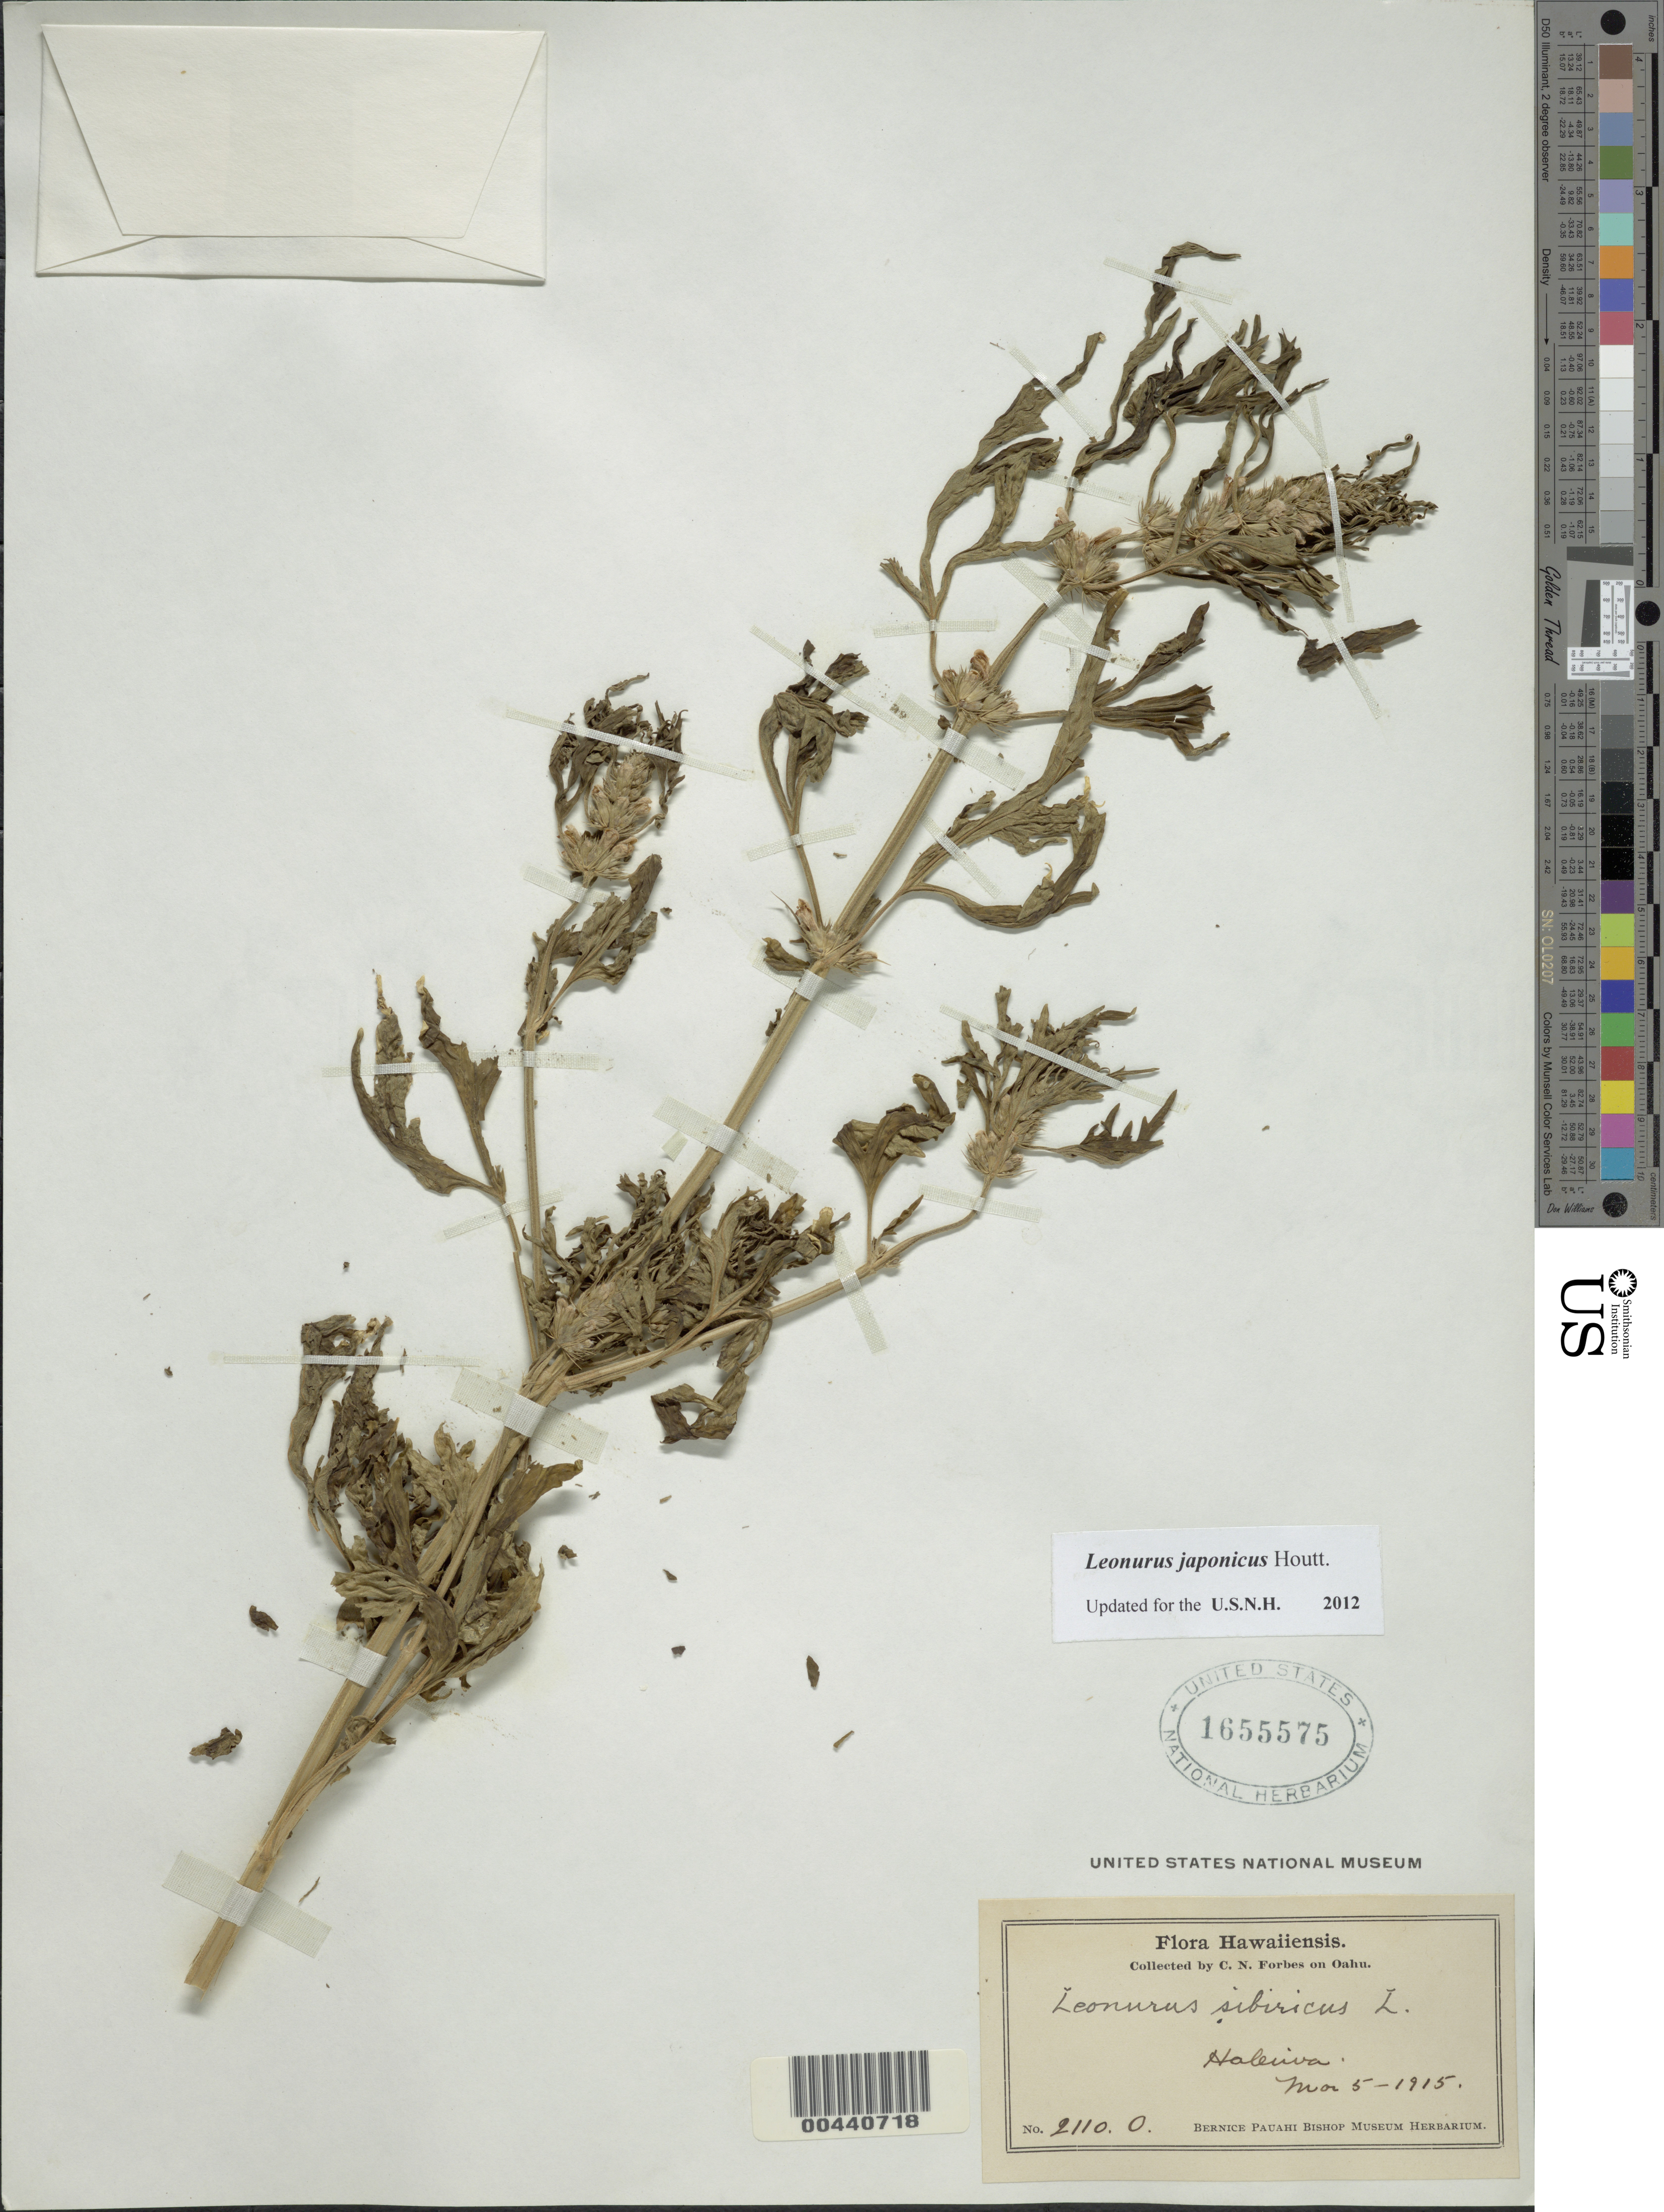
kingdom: Plantae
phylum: Tracheophyta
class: Magnoliopsida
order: Lamiales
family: Lamiaceae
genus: Leonurus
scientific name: Leonurus japonicus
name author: Houtt.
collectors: C. N. Forbes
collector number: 2110.O.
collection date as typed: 5 Mar 1915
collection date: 1915-03-05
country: United States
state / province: Hawaii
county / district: Honolulu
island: Oahu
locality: Haleiwa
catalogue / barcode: US 1655575